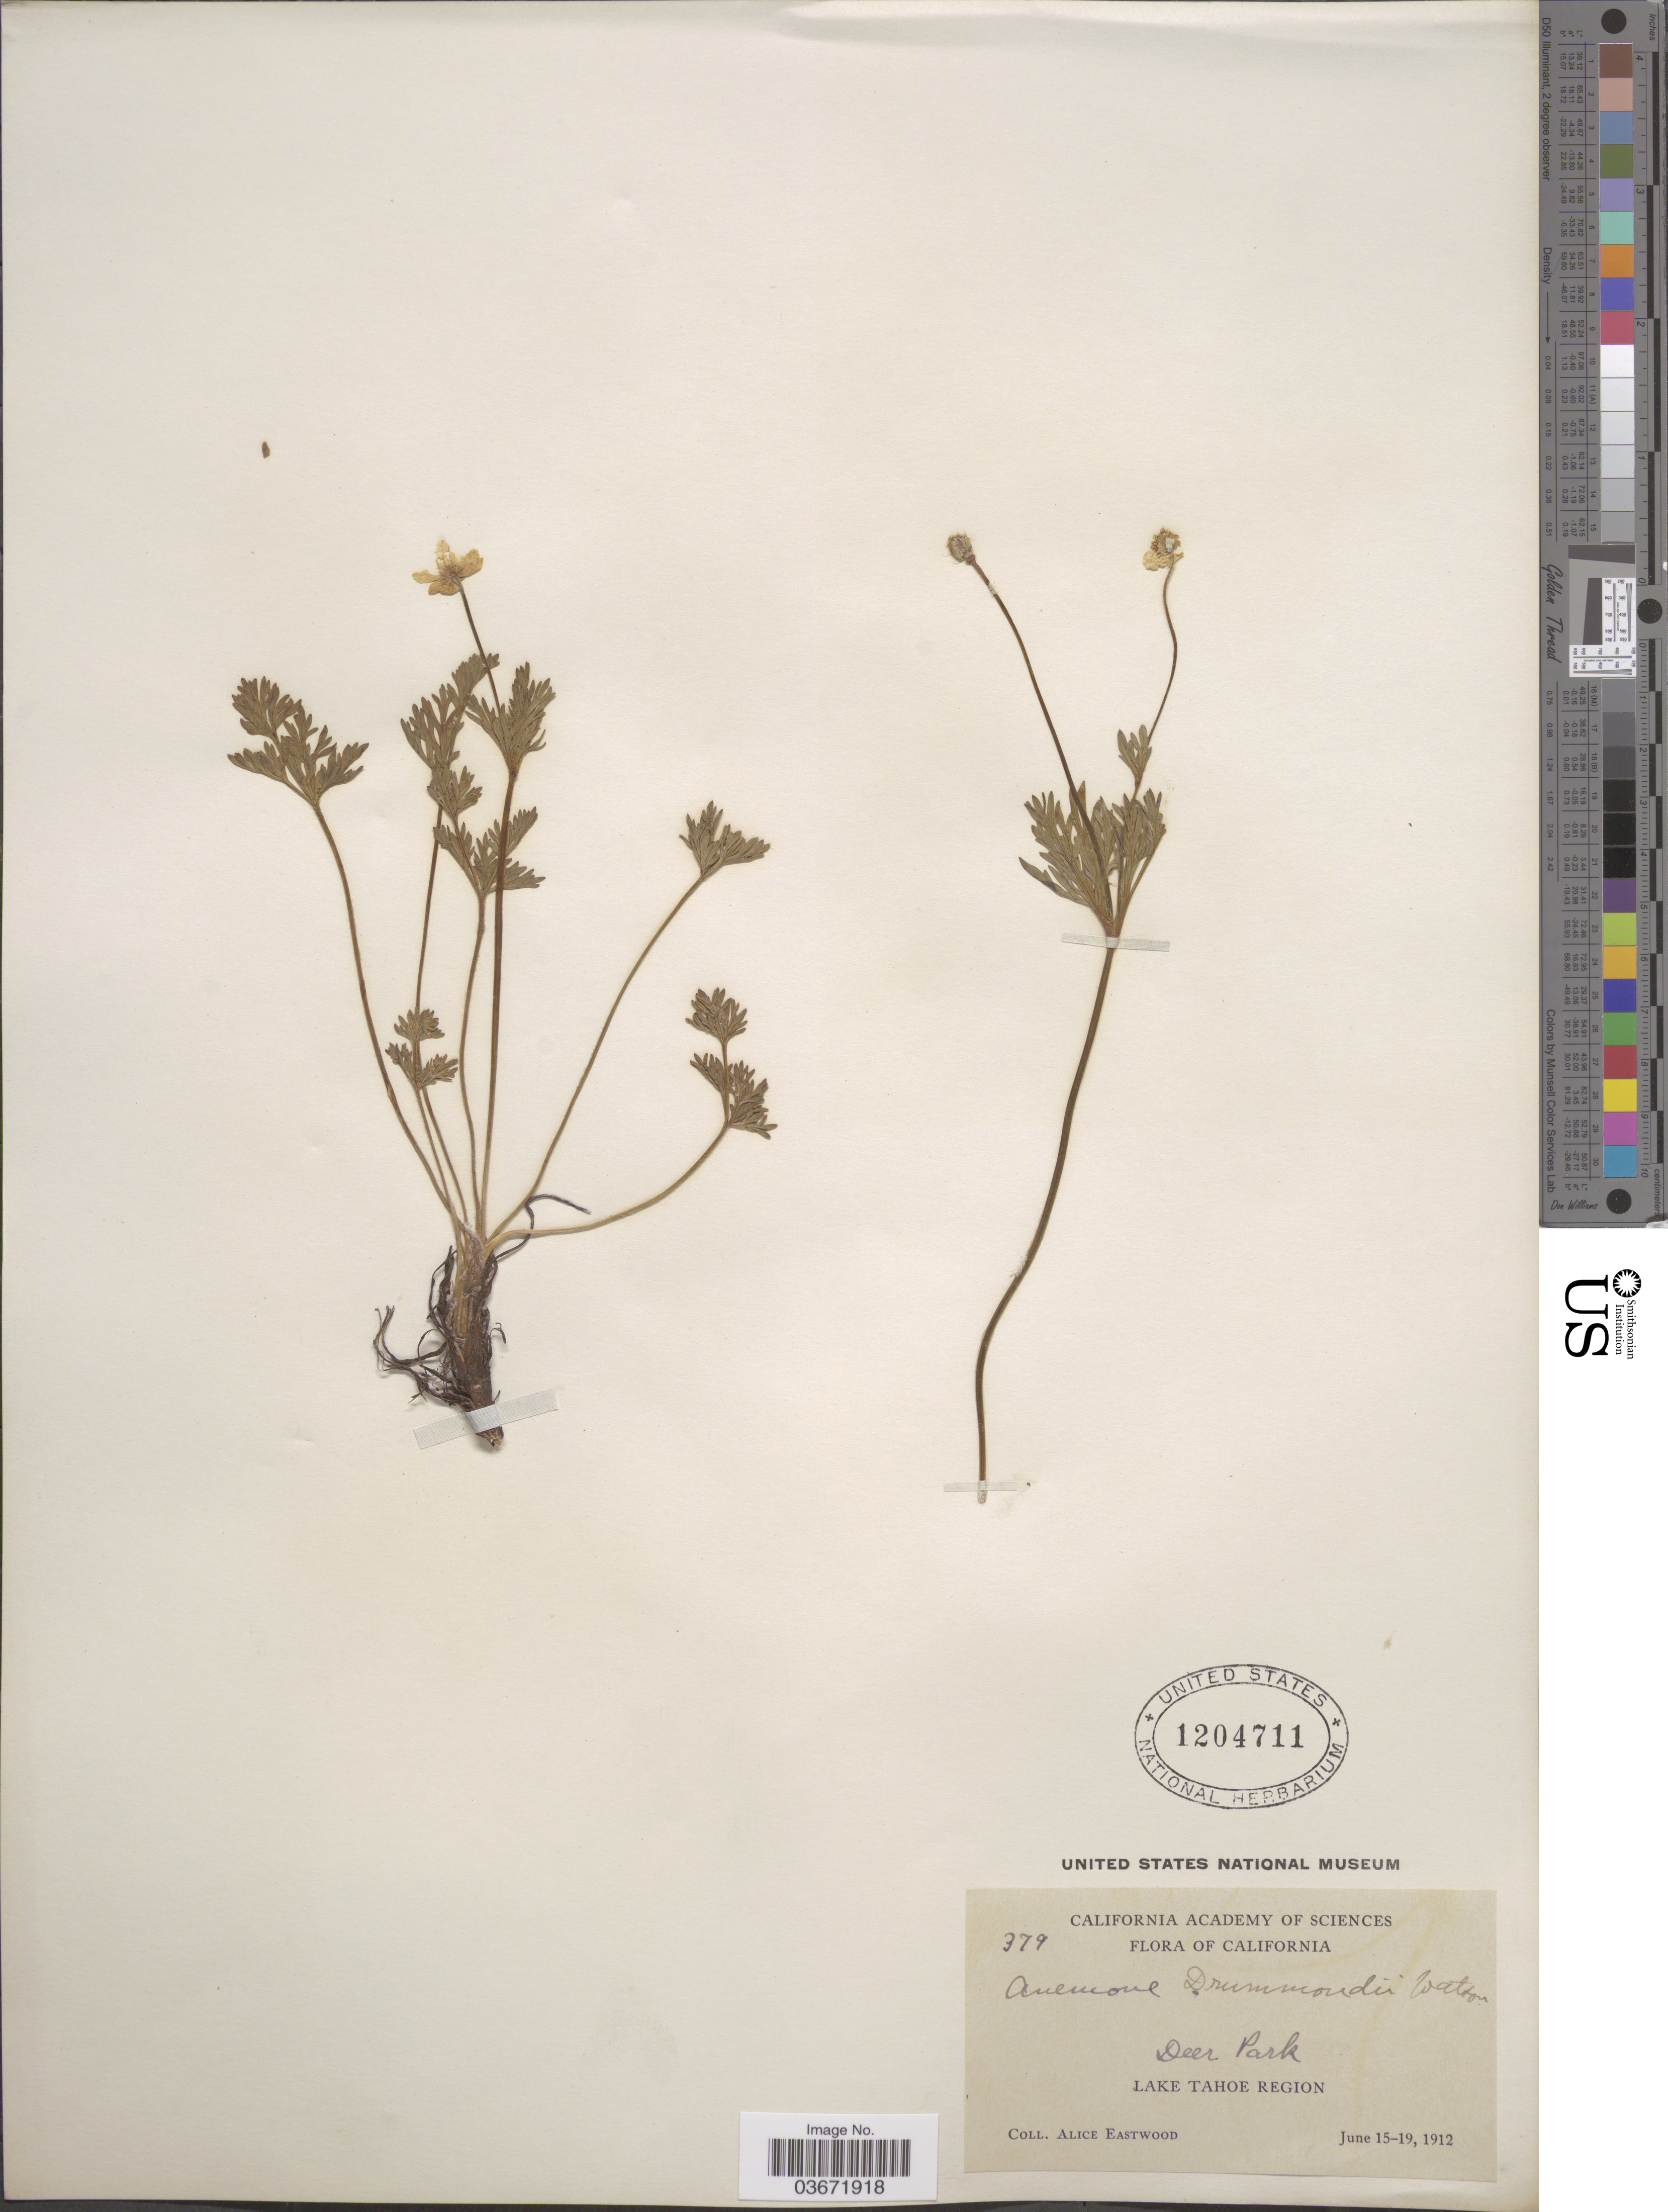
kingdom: Plantae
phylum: Tracheophyta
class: Magnoliopsida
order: Ranunculales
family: Ranunculaceae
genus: Anemone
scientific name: Anemone drummondii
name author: S. Watson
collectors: A. Eastwood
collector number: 379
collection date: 1912-06-15/1912-06-19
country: United States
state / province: California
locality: Deer Park. Lake Tahoe Region.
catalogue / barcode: US 1204711